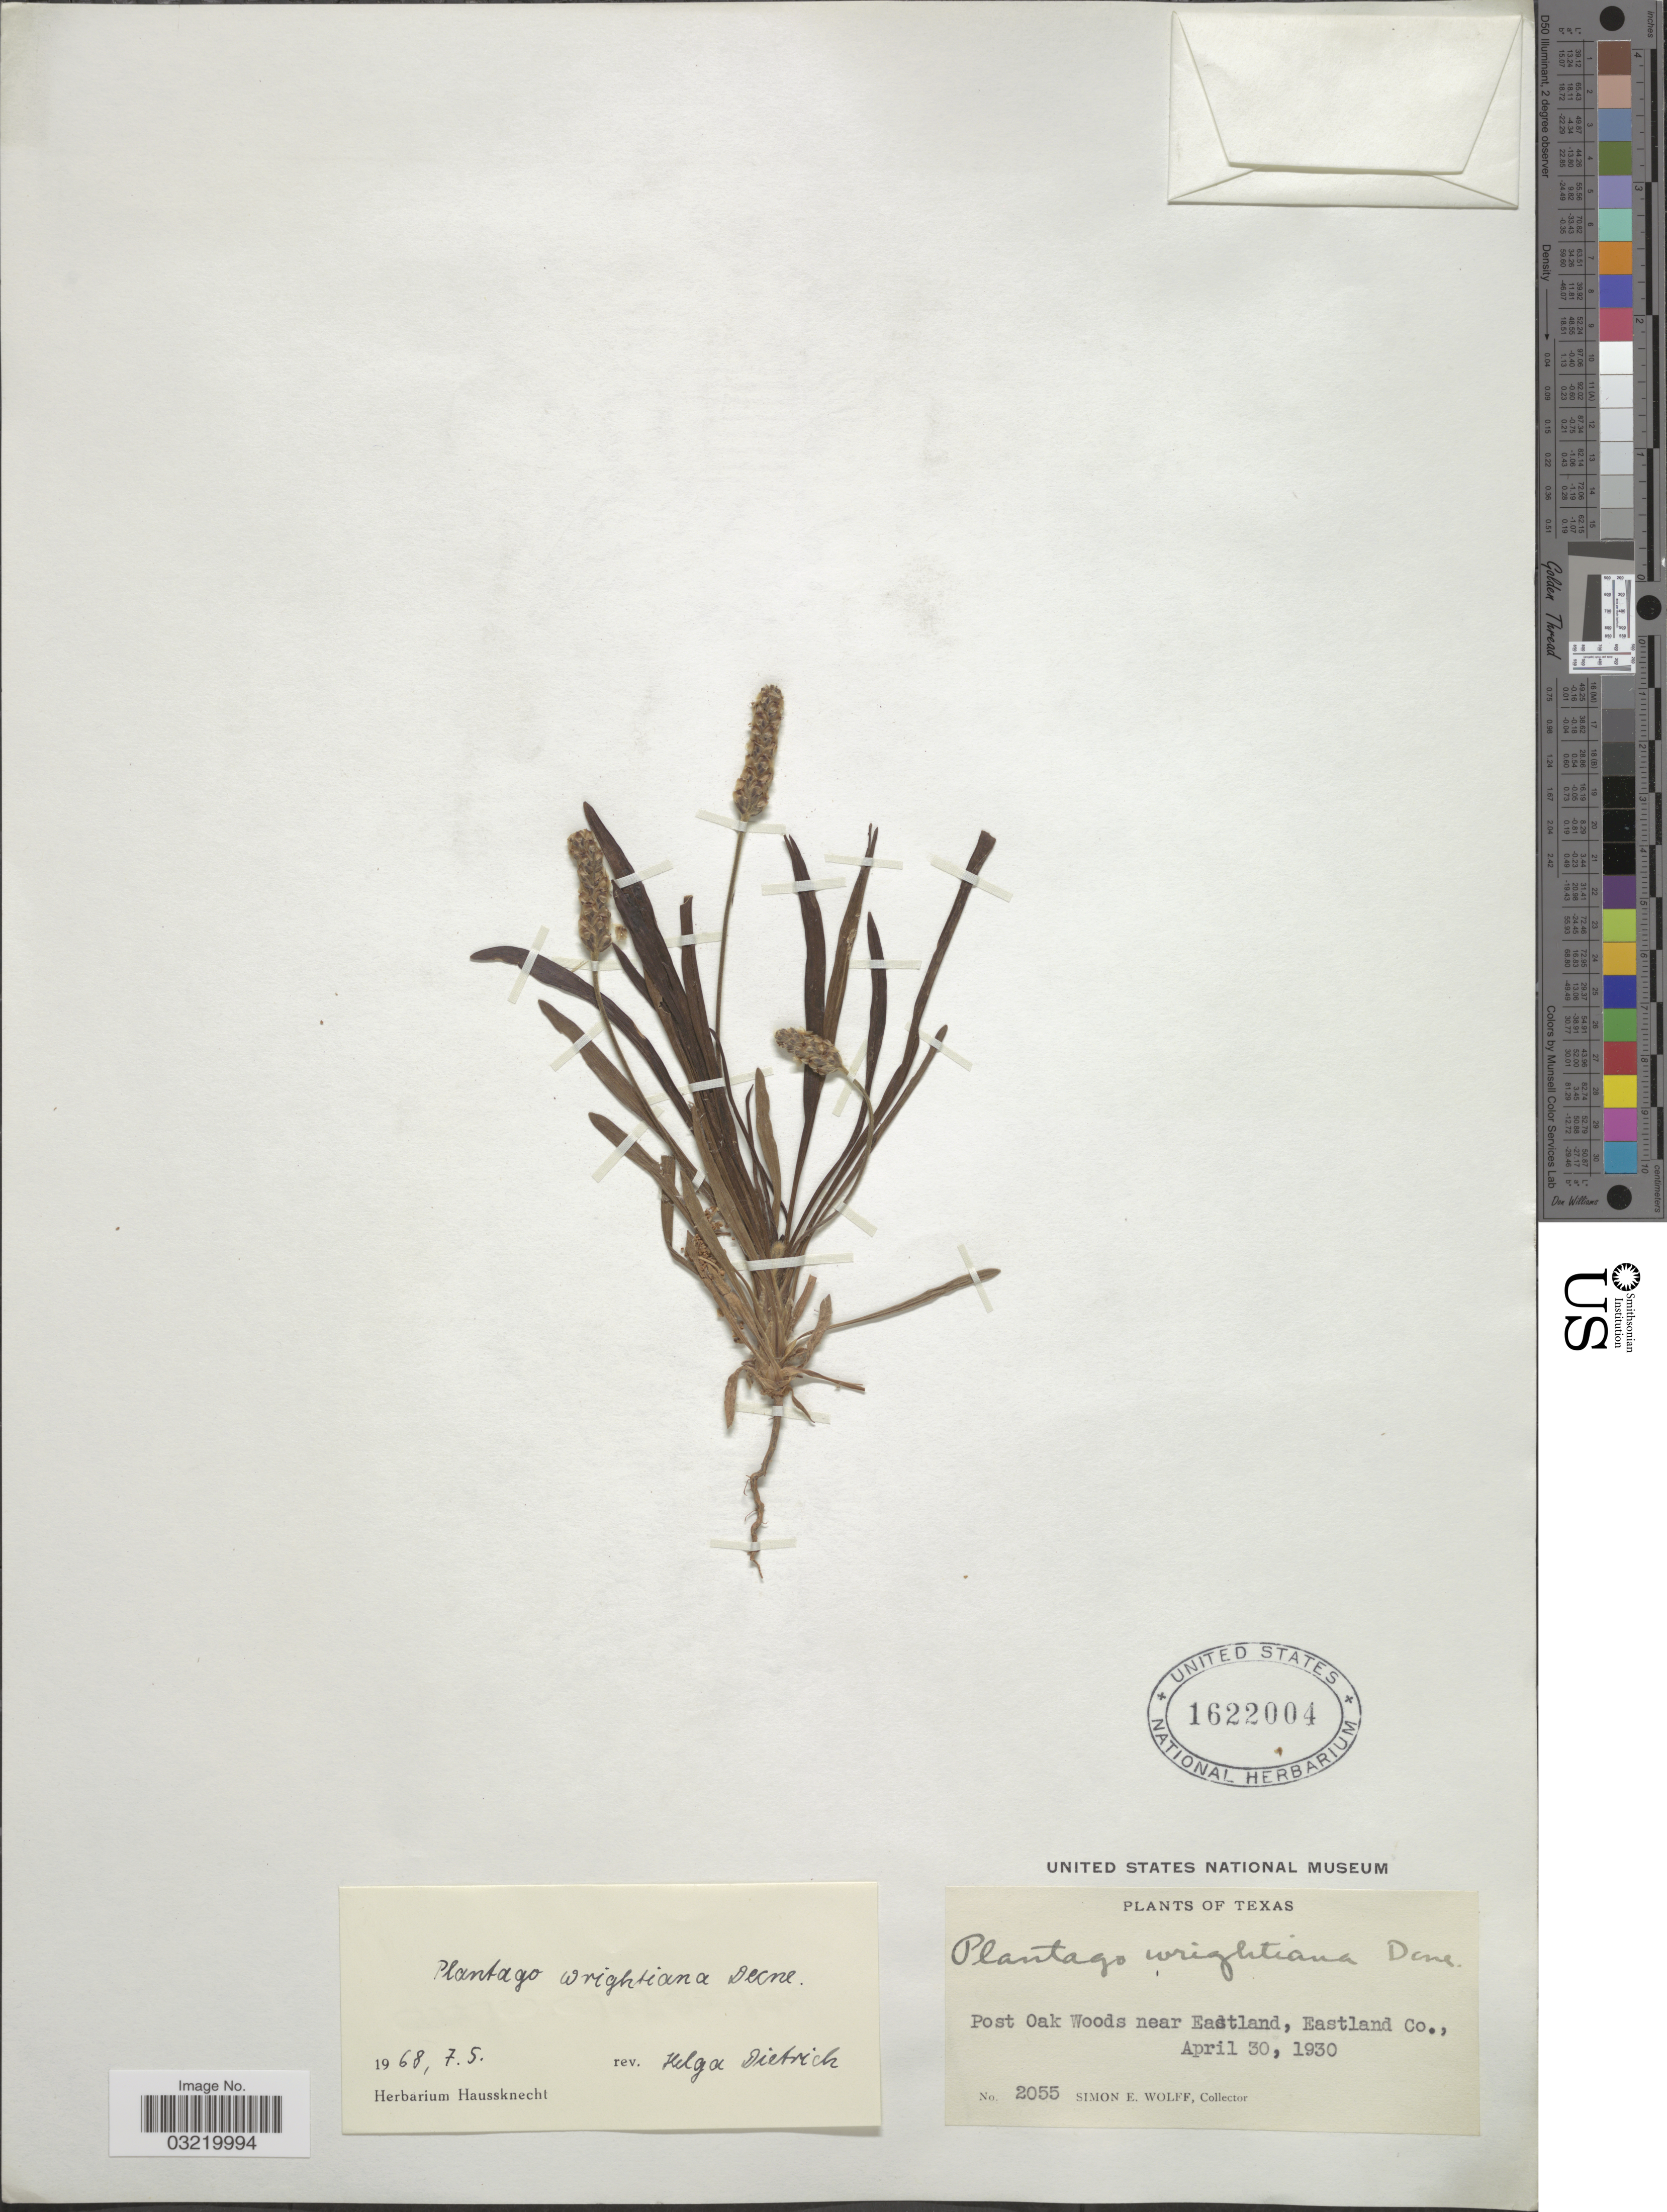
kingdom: Plantae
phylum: Tracheophyta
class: Magnoliopsida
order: Lamiales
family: Plantaginaceae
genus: Plantago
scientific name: Plantago wrightiana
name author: Decne. ex A. DC.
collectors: S. E. Wolff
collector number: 2055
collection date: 1930-04-30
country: United States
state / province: Texas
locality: Post Oak Woods near Eastland, Eastland Co.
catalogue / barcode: US 1622004